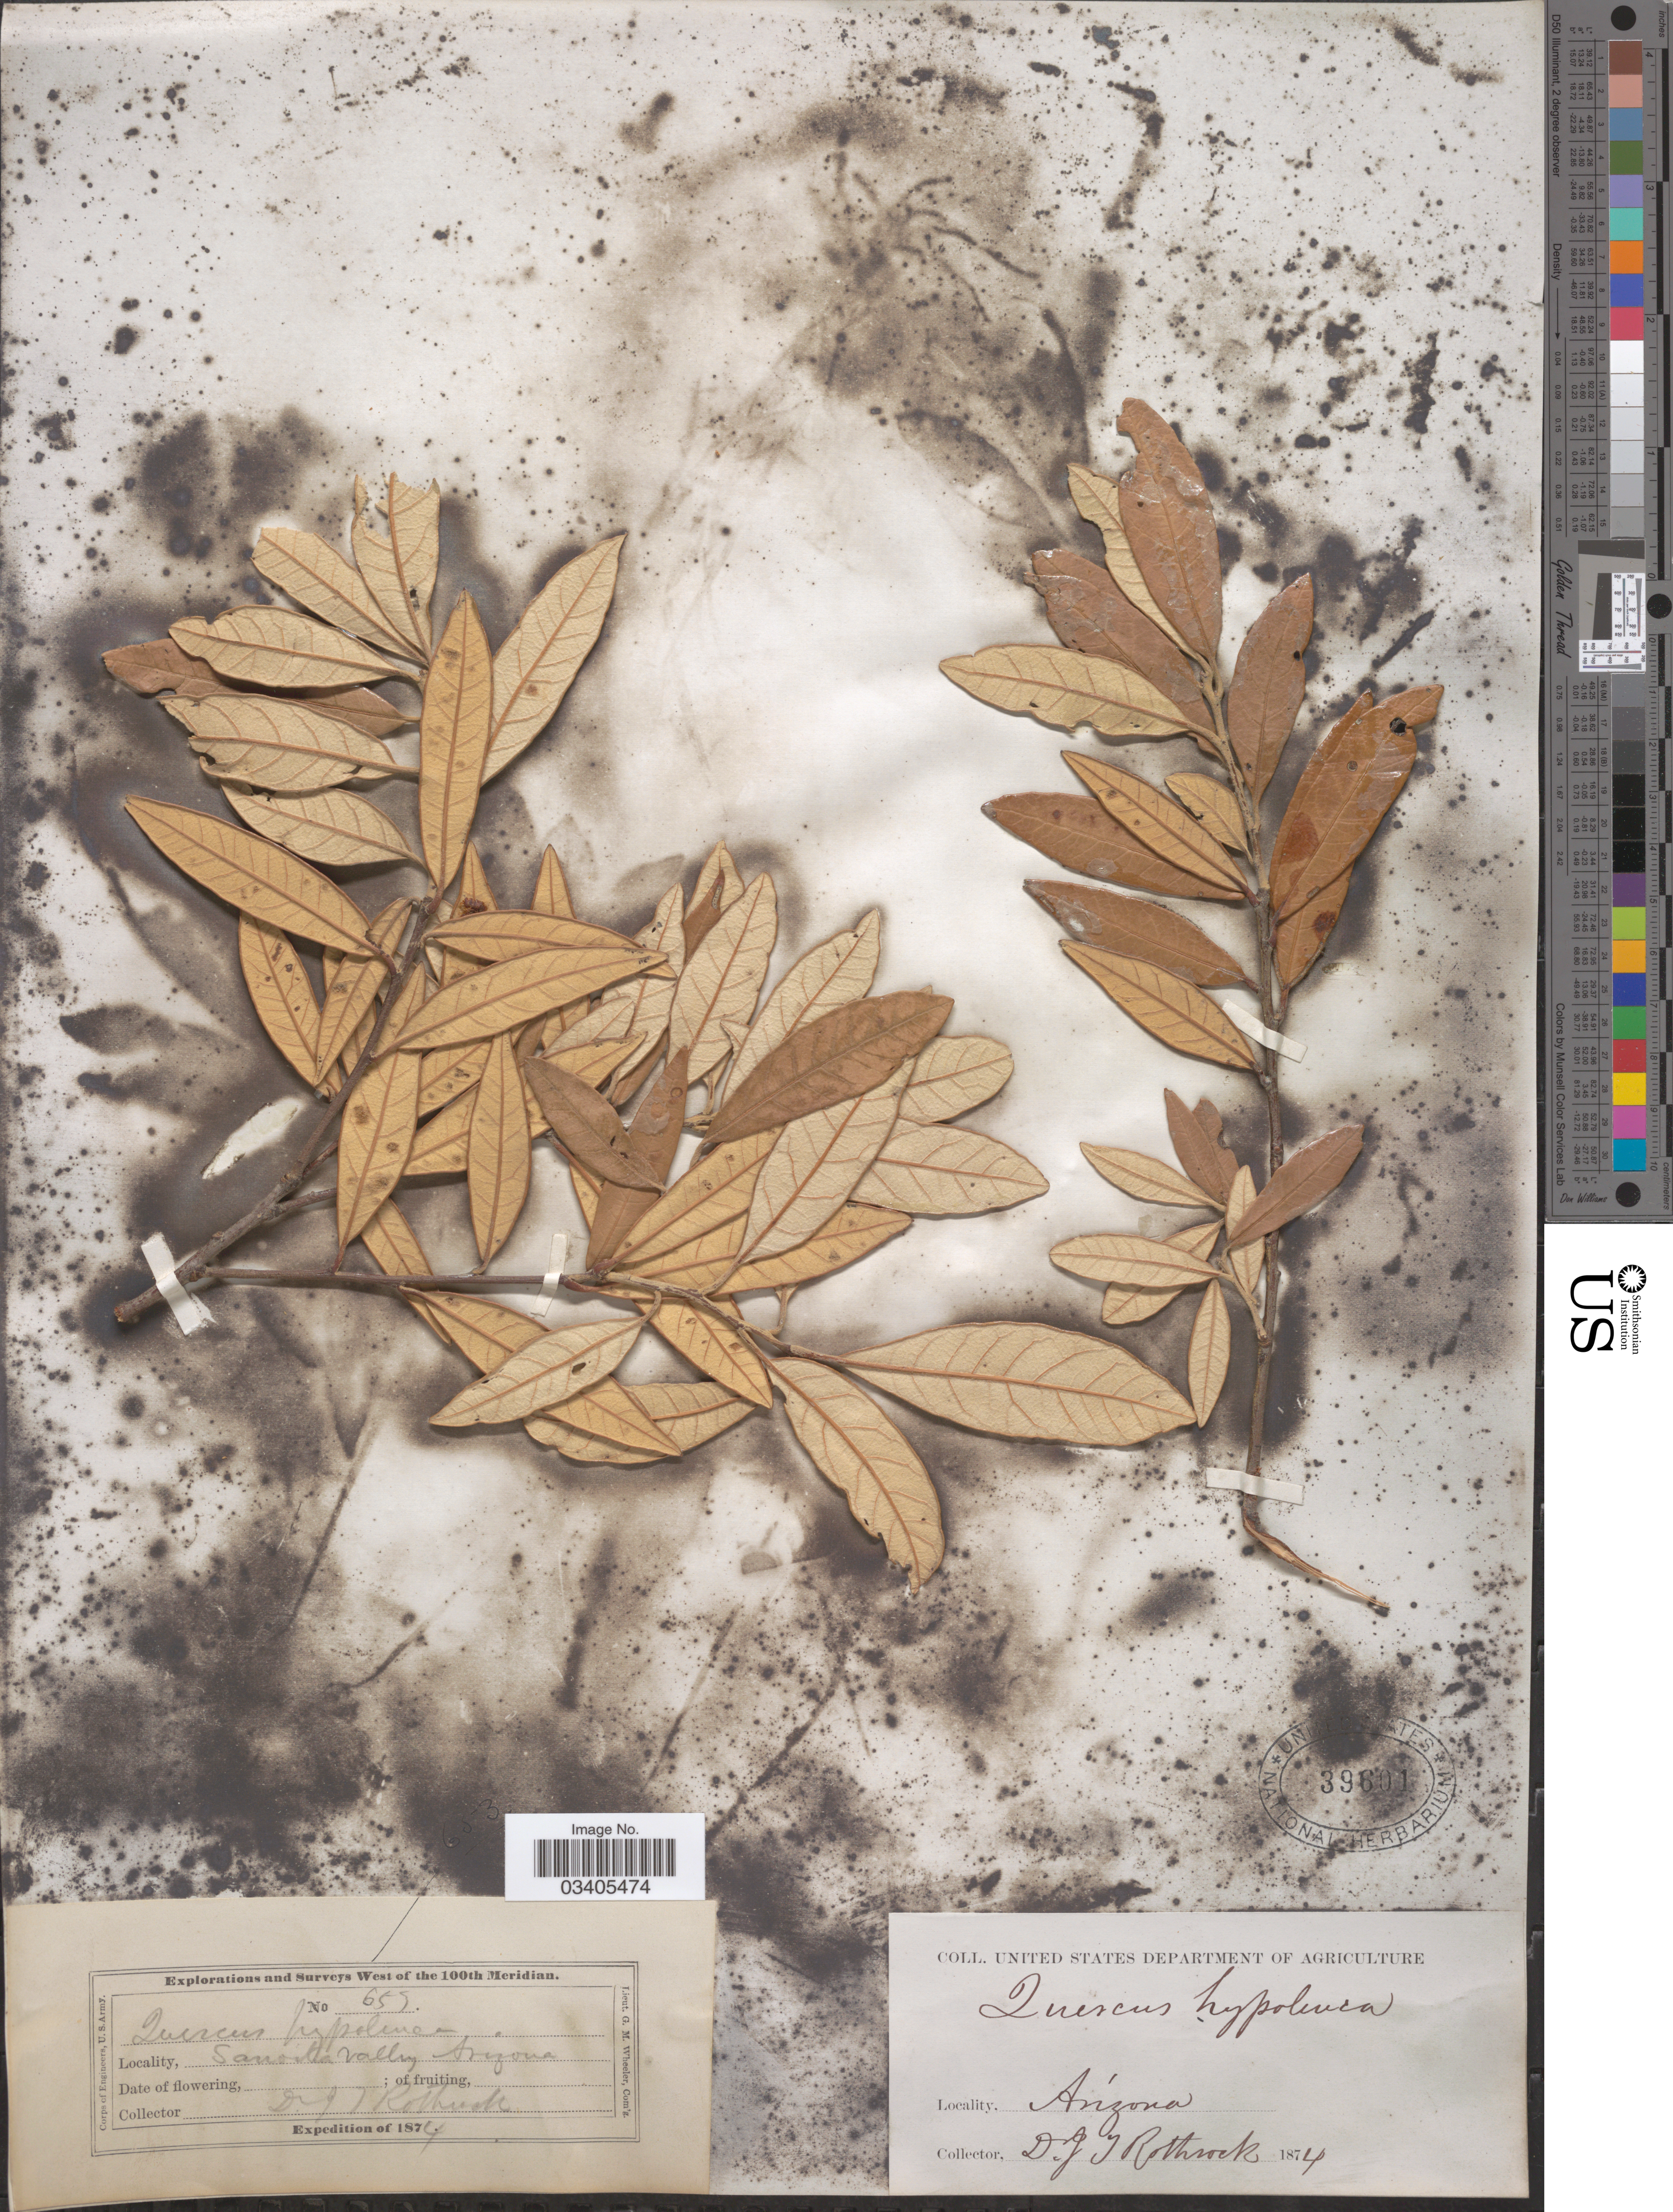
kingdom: Plantae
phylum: Tracheophyta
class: Magnoliopsida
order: Fagales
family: Fagaceae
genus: Quercus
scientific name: Quercus hypoleucoides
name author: A. Camus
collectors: J. T. Rothrock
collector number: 657*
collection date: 1874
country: United States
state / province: Arizona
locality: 100th Meridian. [unsure placement] Sonoita Valley.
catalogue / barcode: US 39601